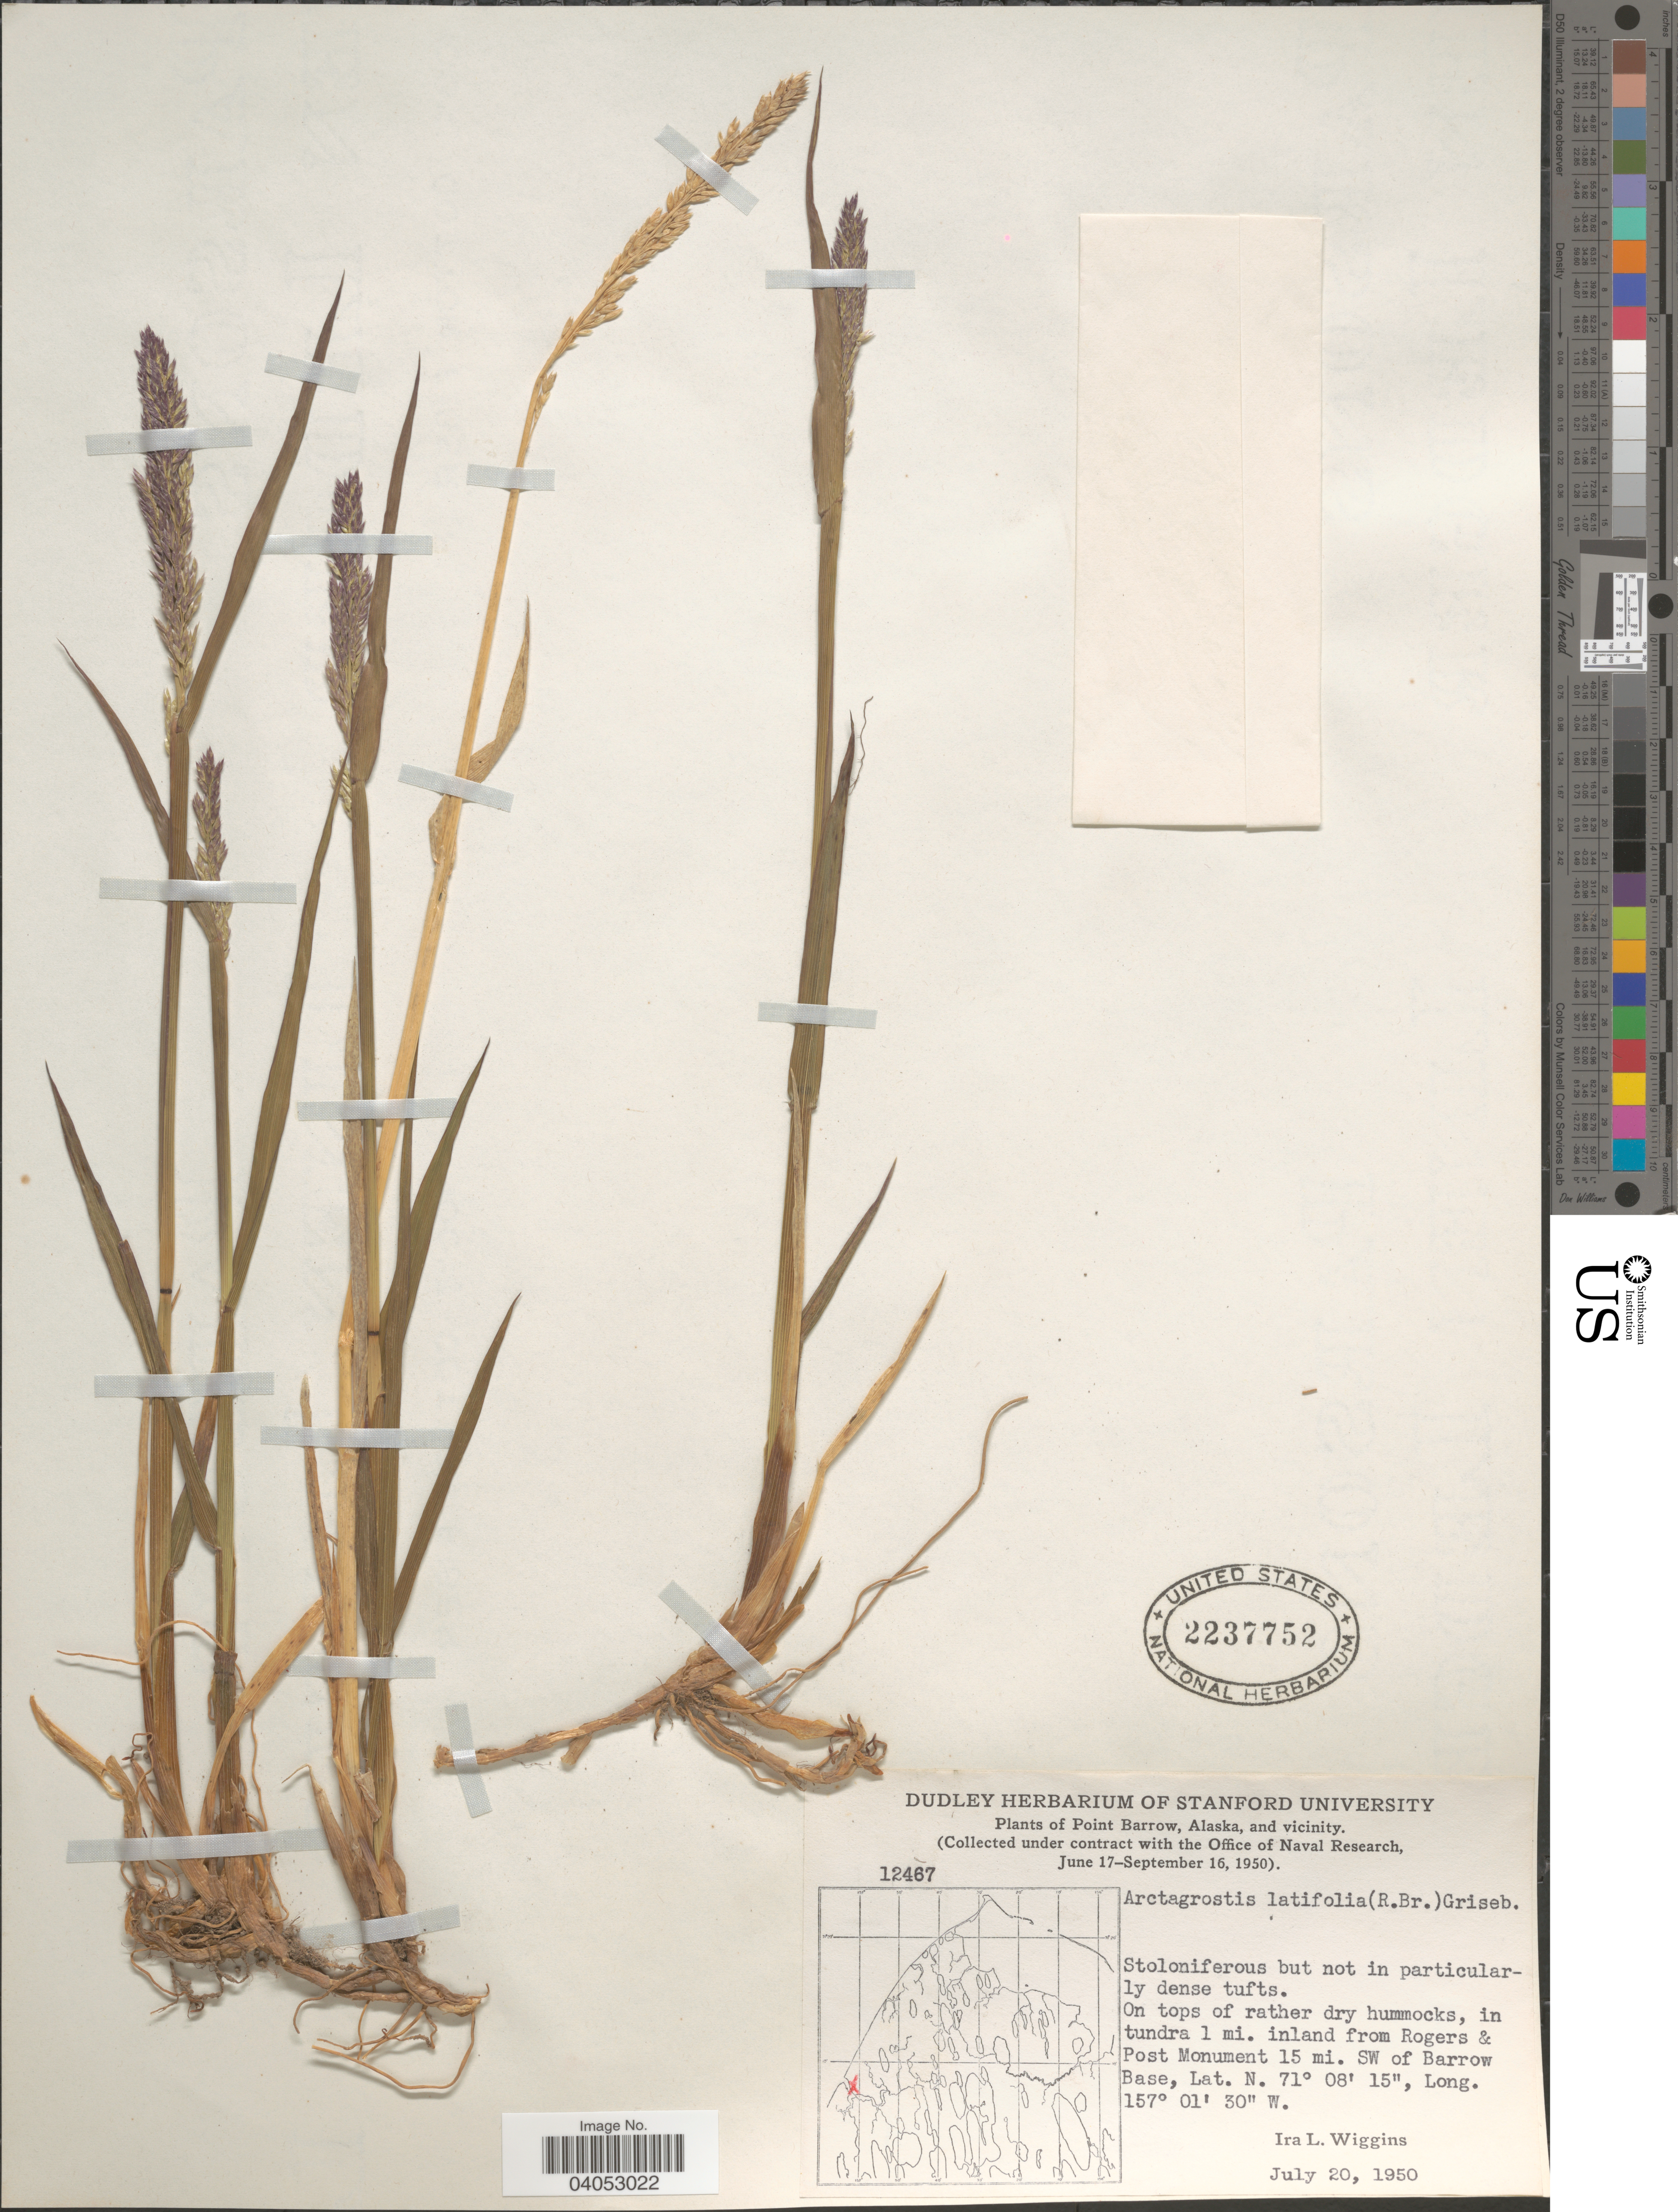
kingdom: Plantae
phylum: Tracheophyta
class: Liliopsida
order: Poales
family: Poaceae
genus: Arctagrostis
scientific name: Arctagrostis latifolia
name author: (R. Br.) Griseb.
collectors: I. L. Wiggins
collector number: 12467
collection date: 1950-07-20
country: United States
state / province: Alaska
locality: Point Barrow, and vicinity. in tundra 1 mi. inland from Rogers & Post Monument 15 mi. SW of Barrow Base.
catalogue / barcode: US 2237752